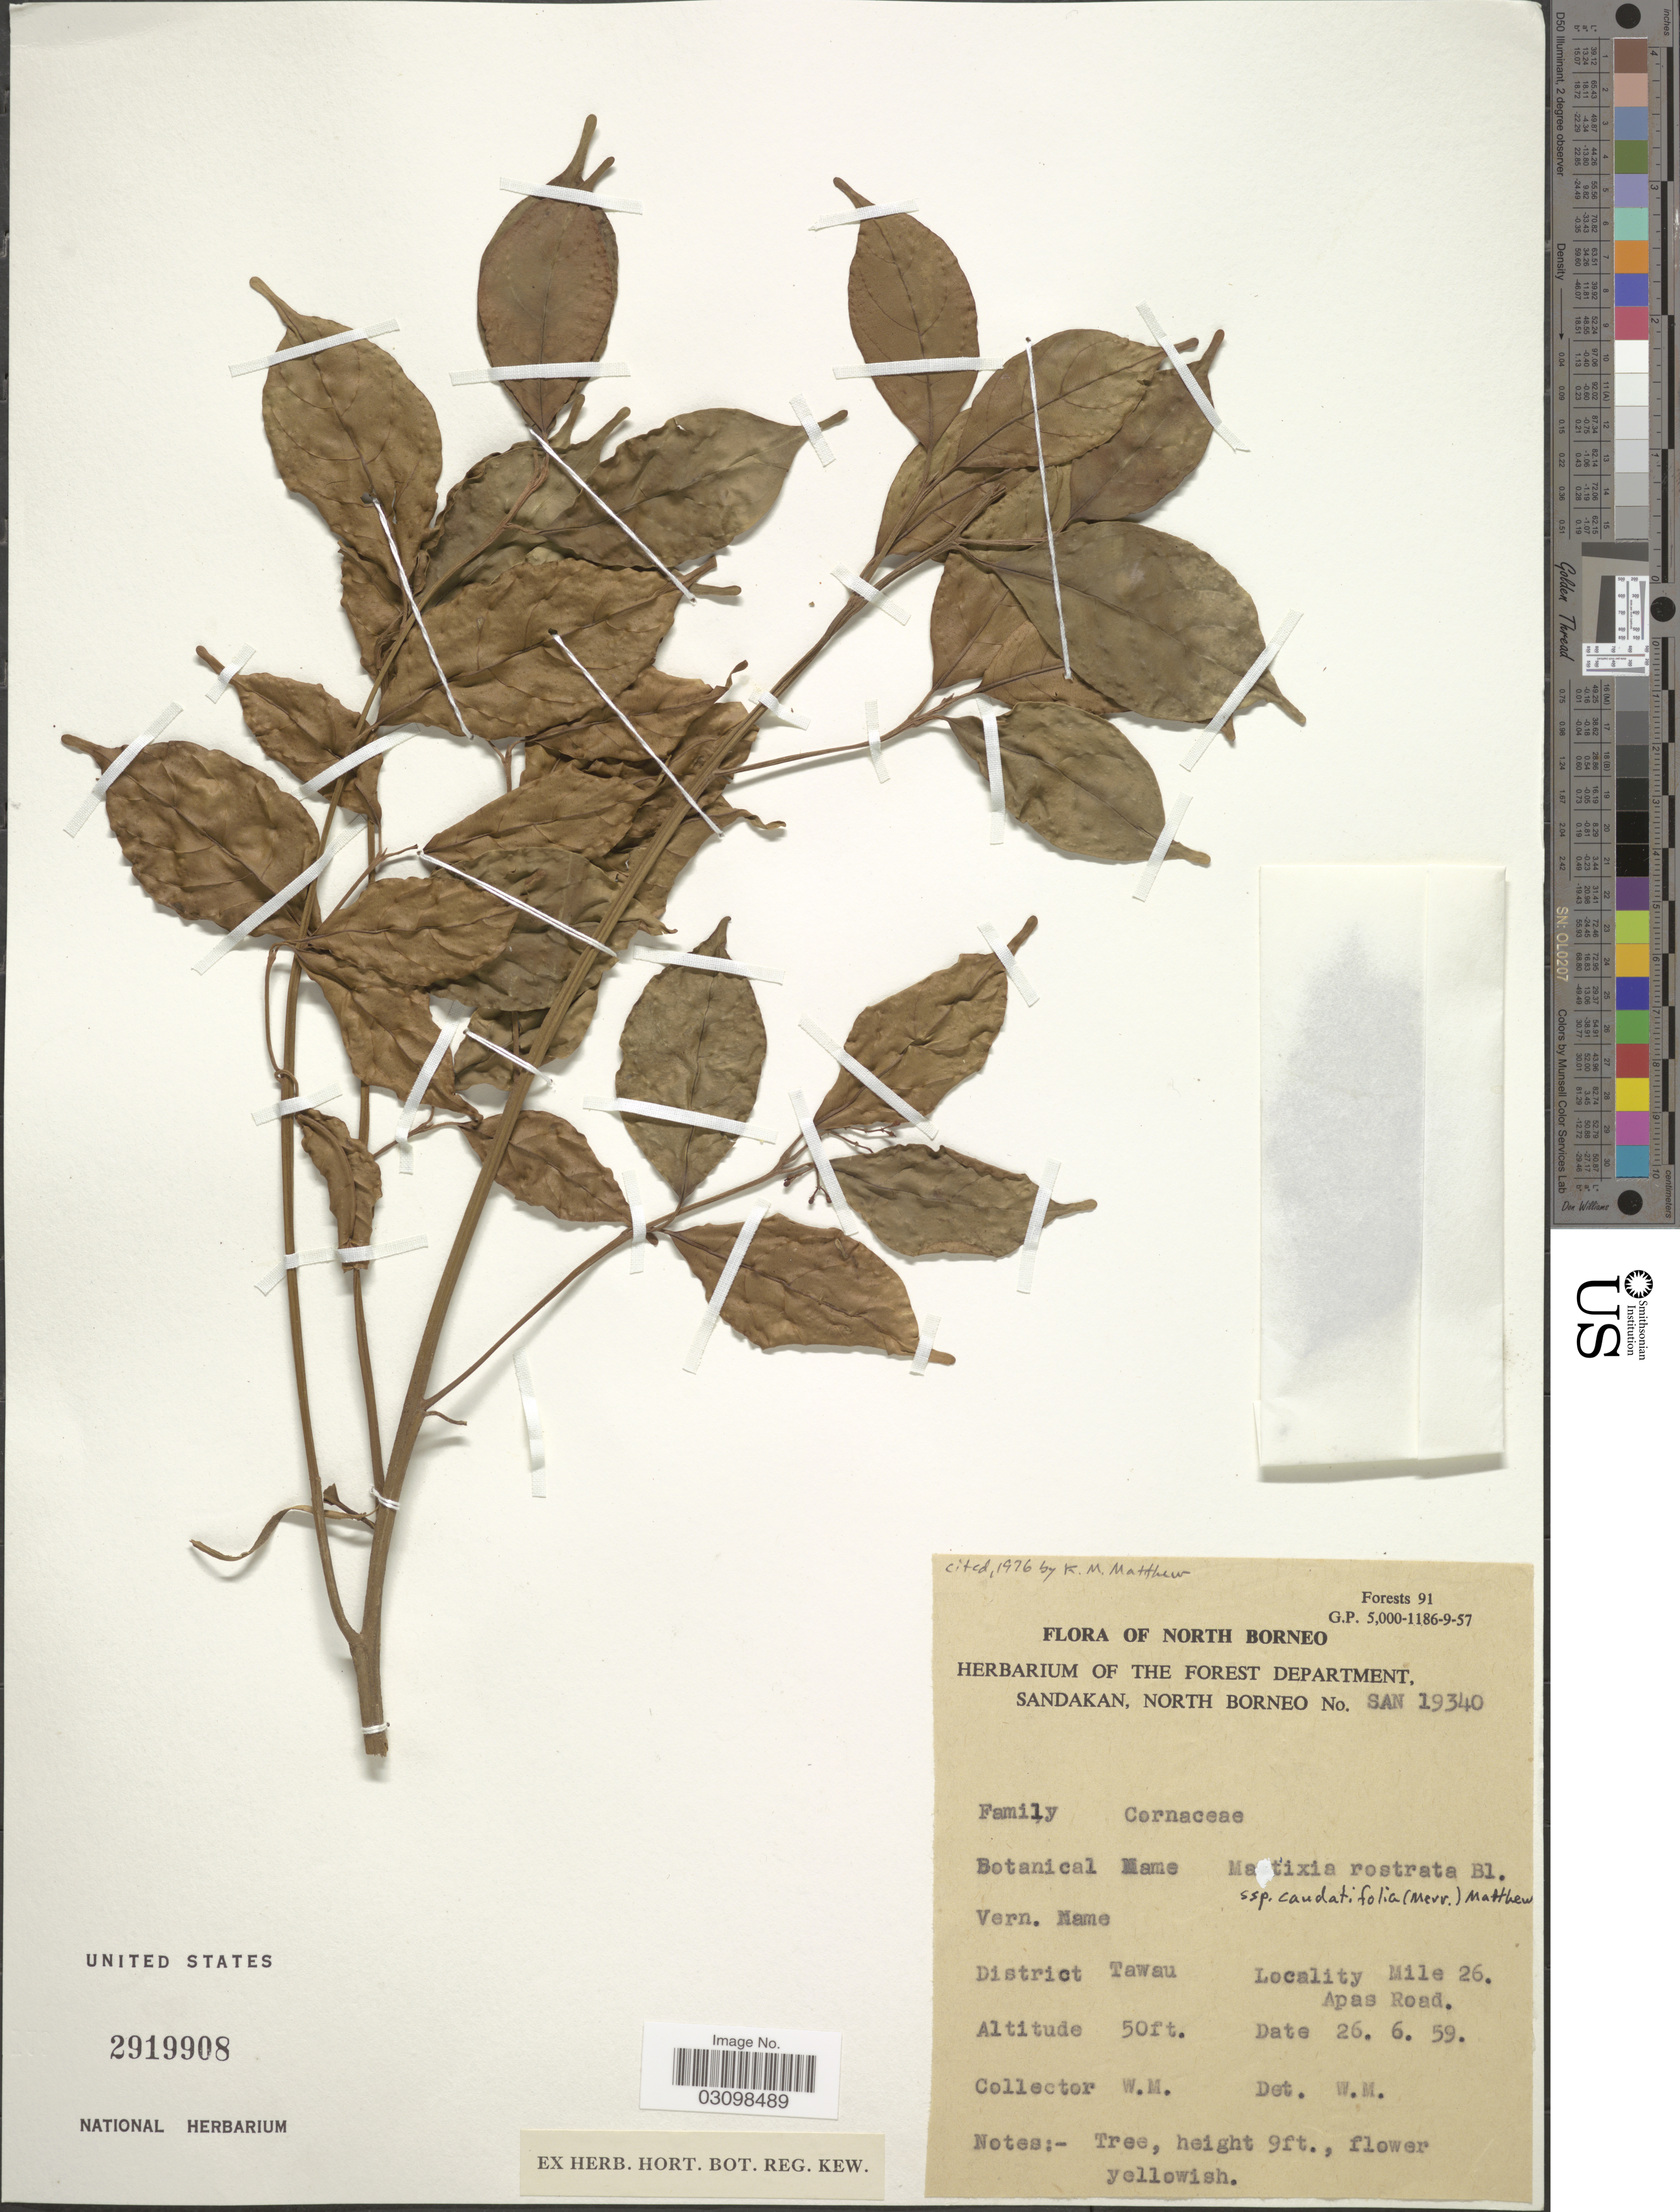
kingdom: Plantae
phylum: Tracheophyta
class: Magnoliopsida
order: Cornales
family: Nyssaceae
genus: Mastixia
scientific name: Mastixia rostrata subsp. caudatifolia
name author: (Merr.) K.M. Matthew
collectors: W. M.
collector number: SAN19340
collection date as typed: Transcribed d/m/y: 26/6/59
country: Malaysia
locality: North Borneo, District Tawau, Mile 26. Apas Road.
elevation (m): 15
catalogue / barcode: US 2919908